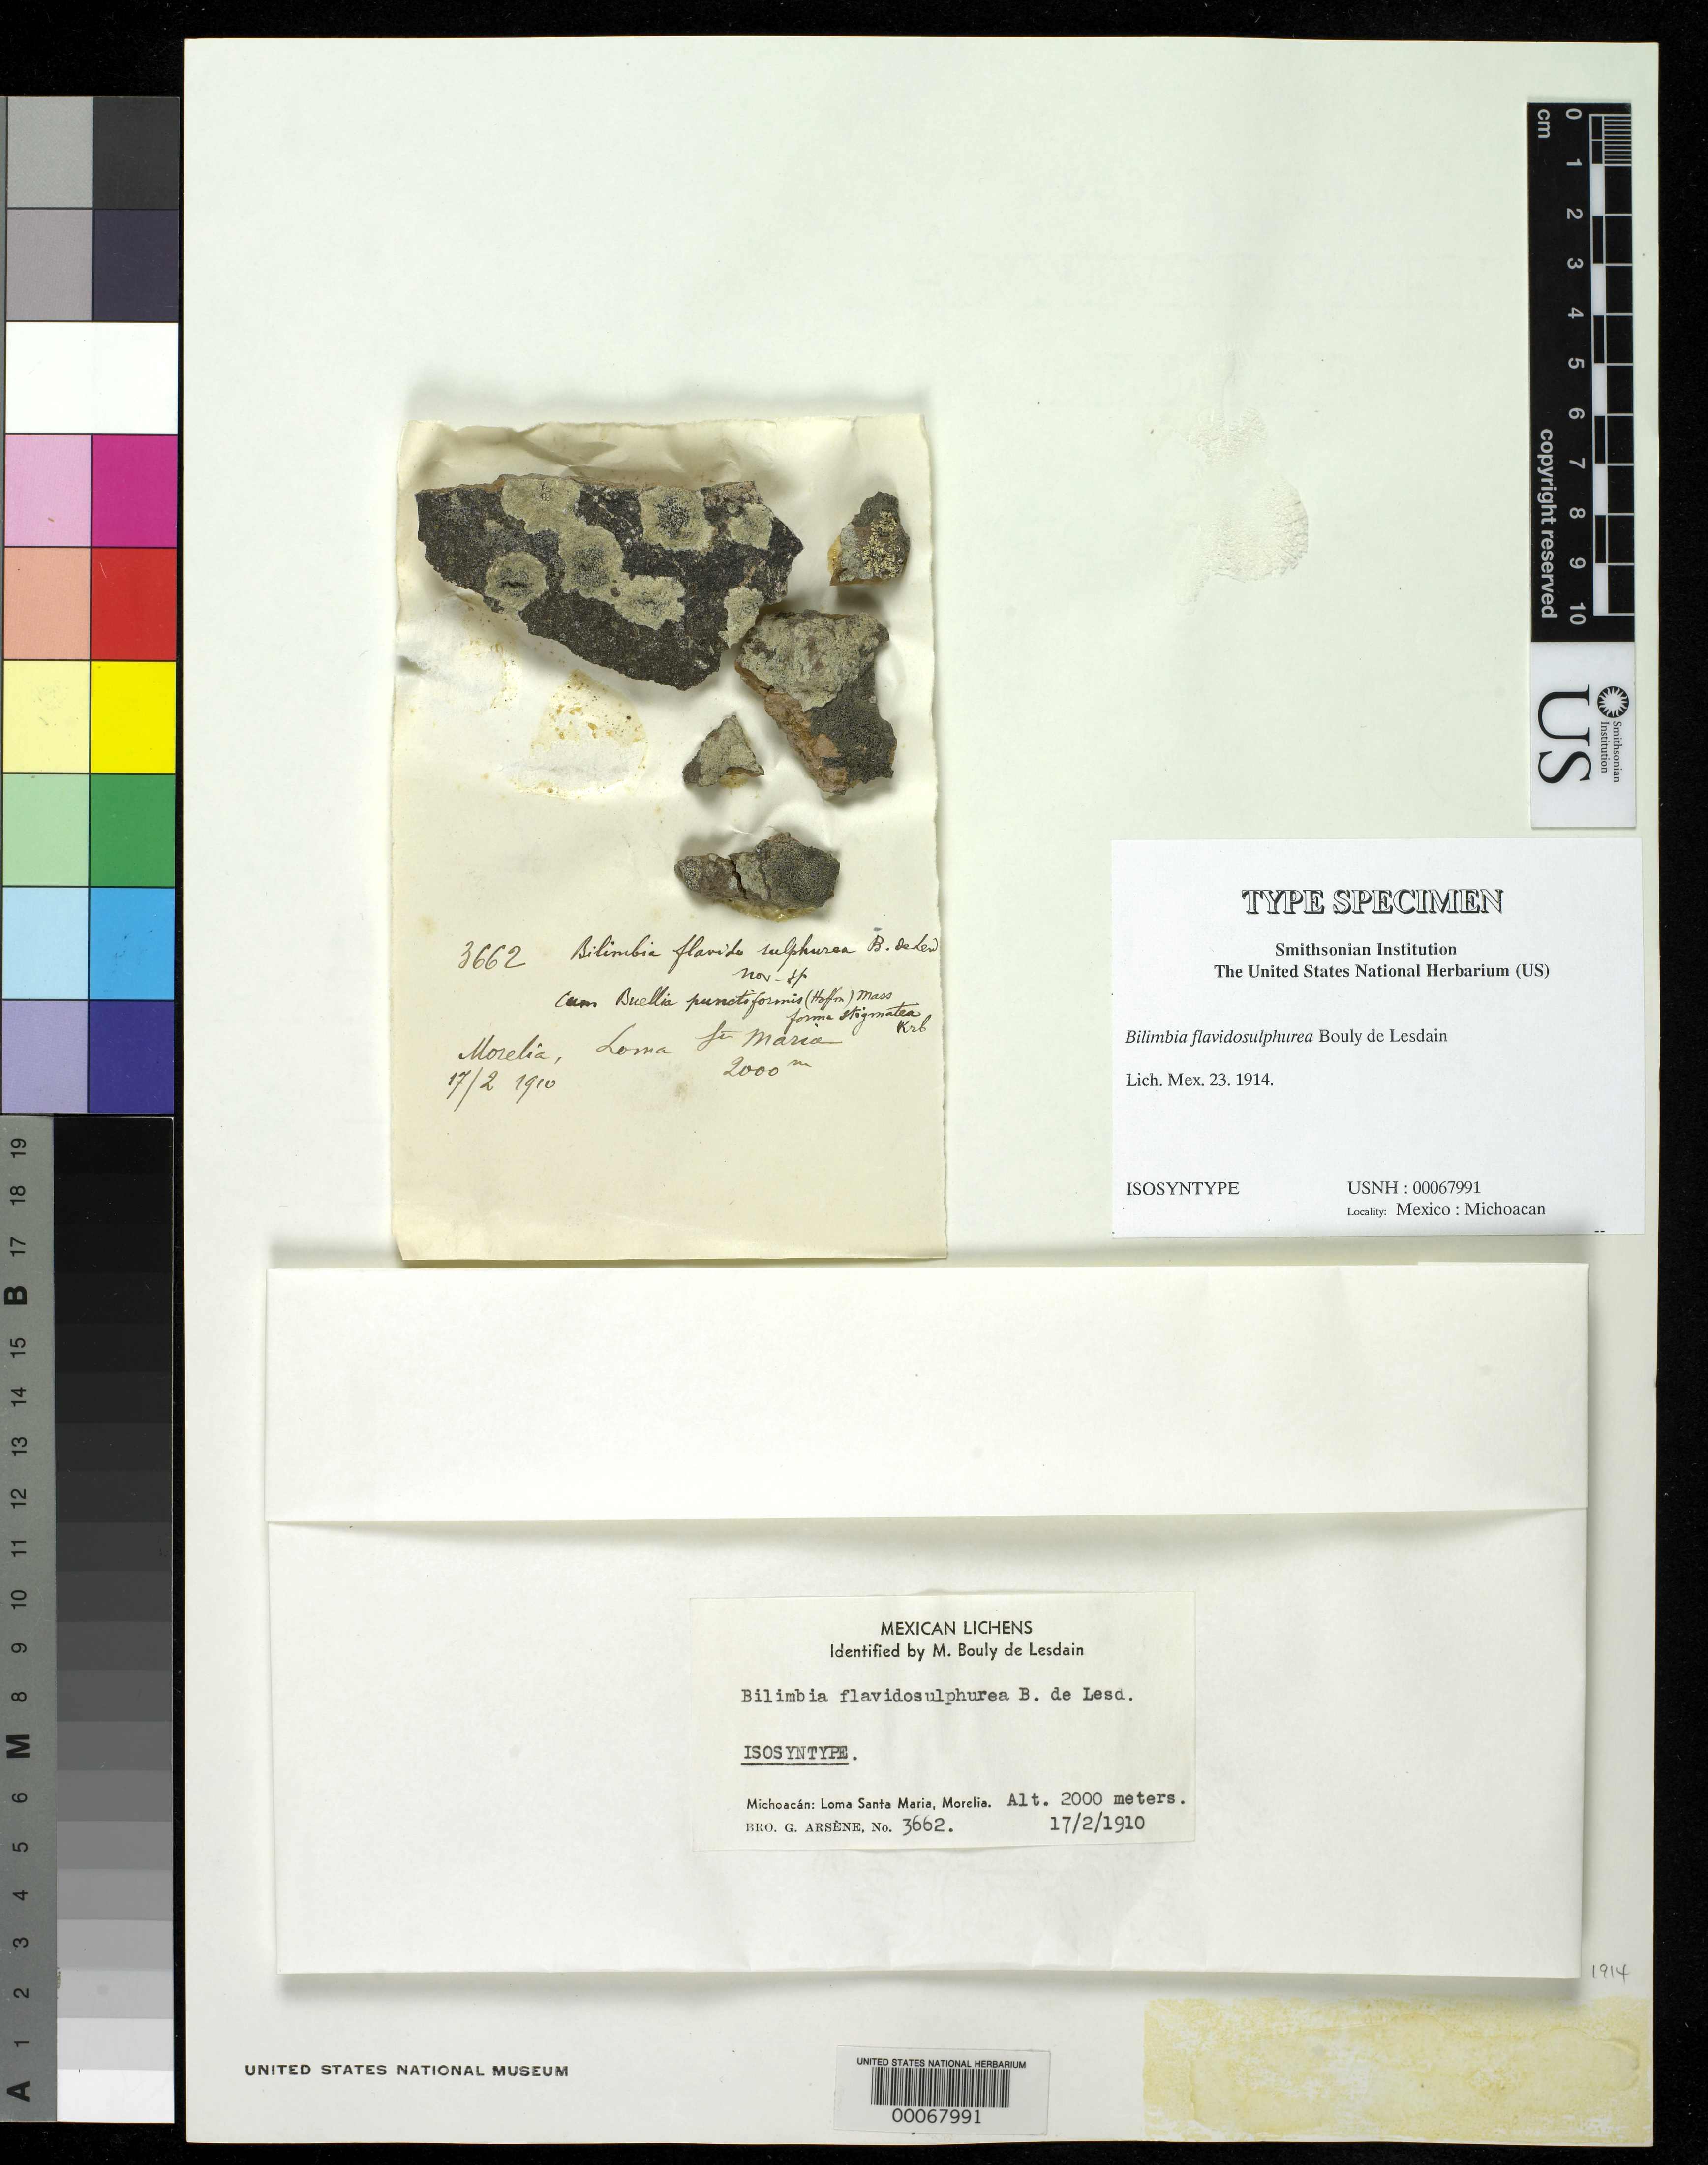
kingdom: Fungi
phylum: Ascomycota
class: Lecanoromycetes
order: Lecanorales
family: Ramalinaceae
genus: Bilimbia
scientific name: Bilimbia flavidosulphurea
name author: B. de Lesd.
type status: Isosyntype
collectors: Bro. G. Arsène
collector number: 3662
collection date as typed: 17 Feb 1910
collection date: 1910-02-17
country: Mexico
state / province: Michoacán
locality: Loma Santa Maria, Morelia.